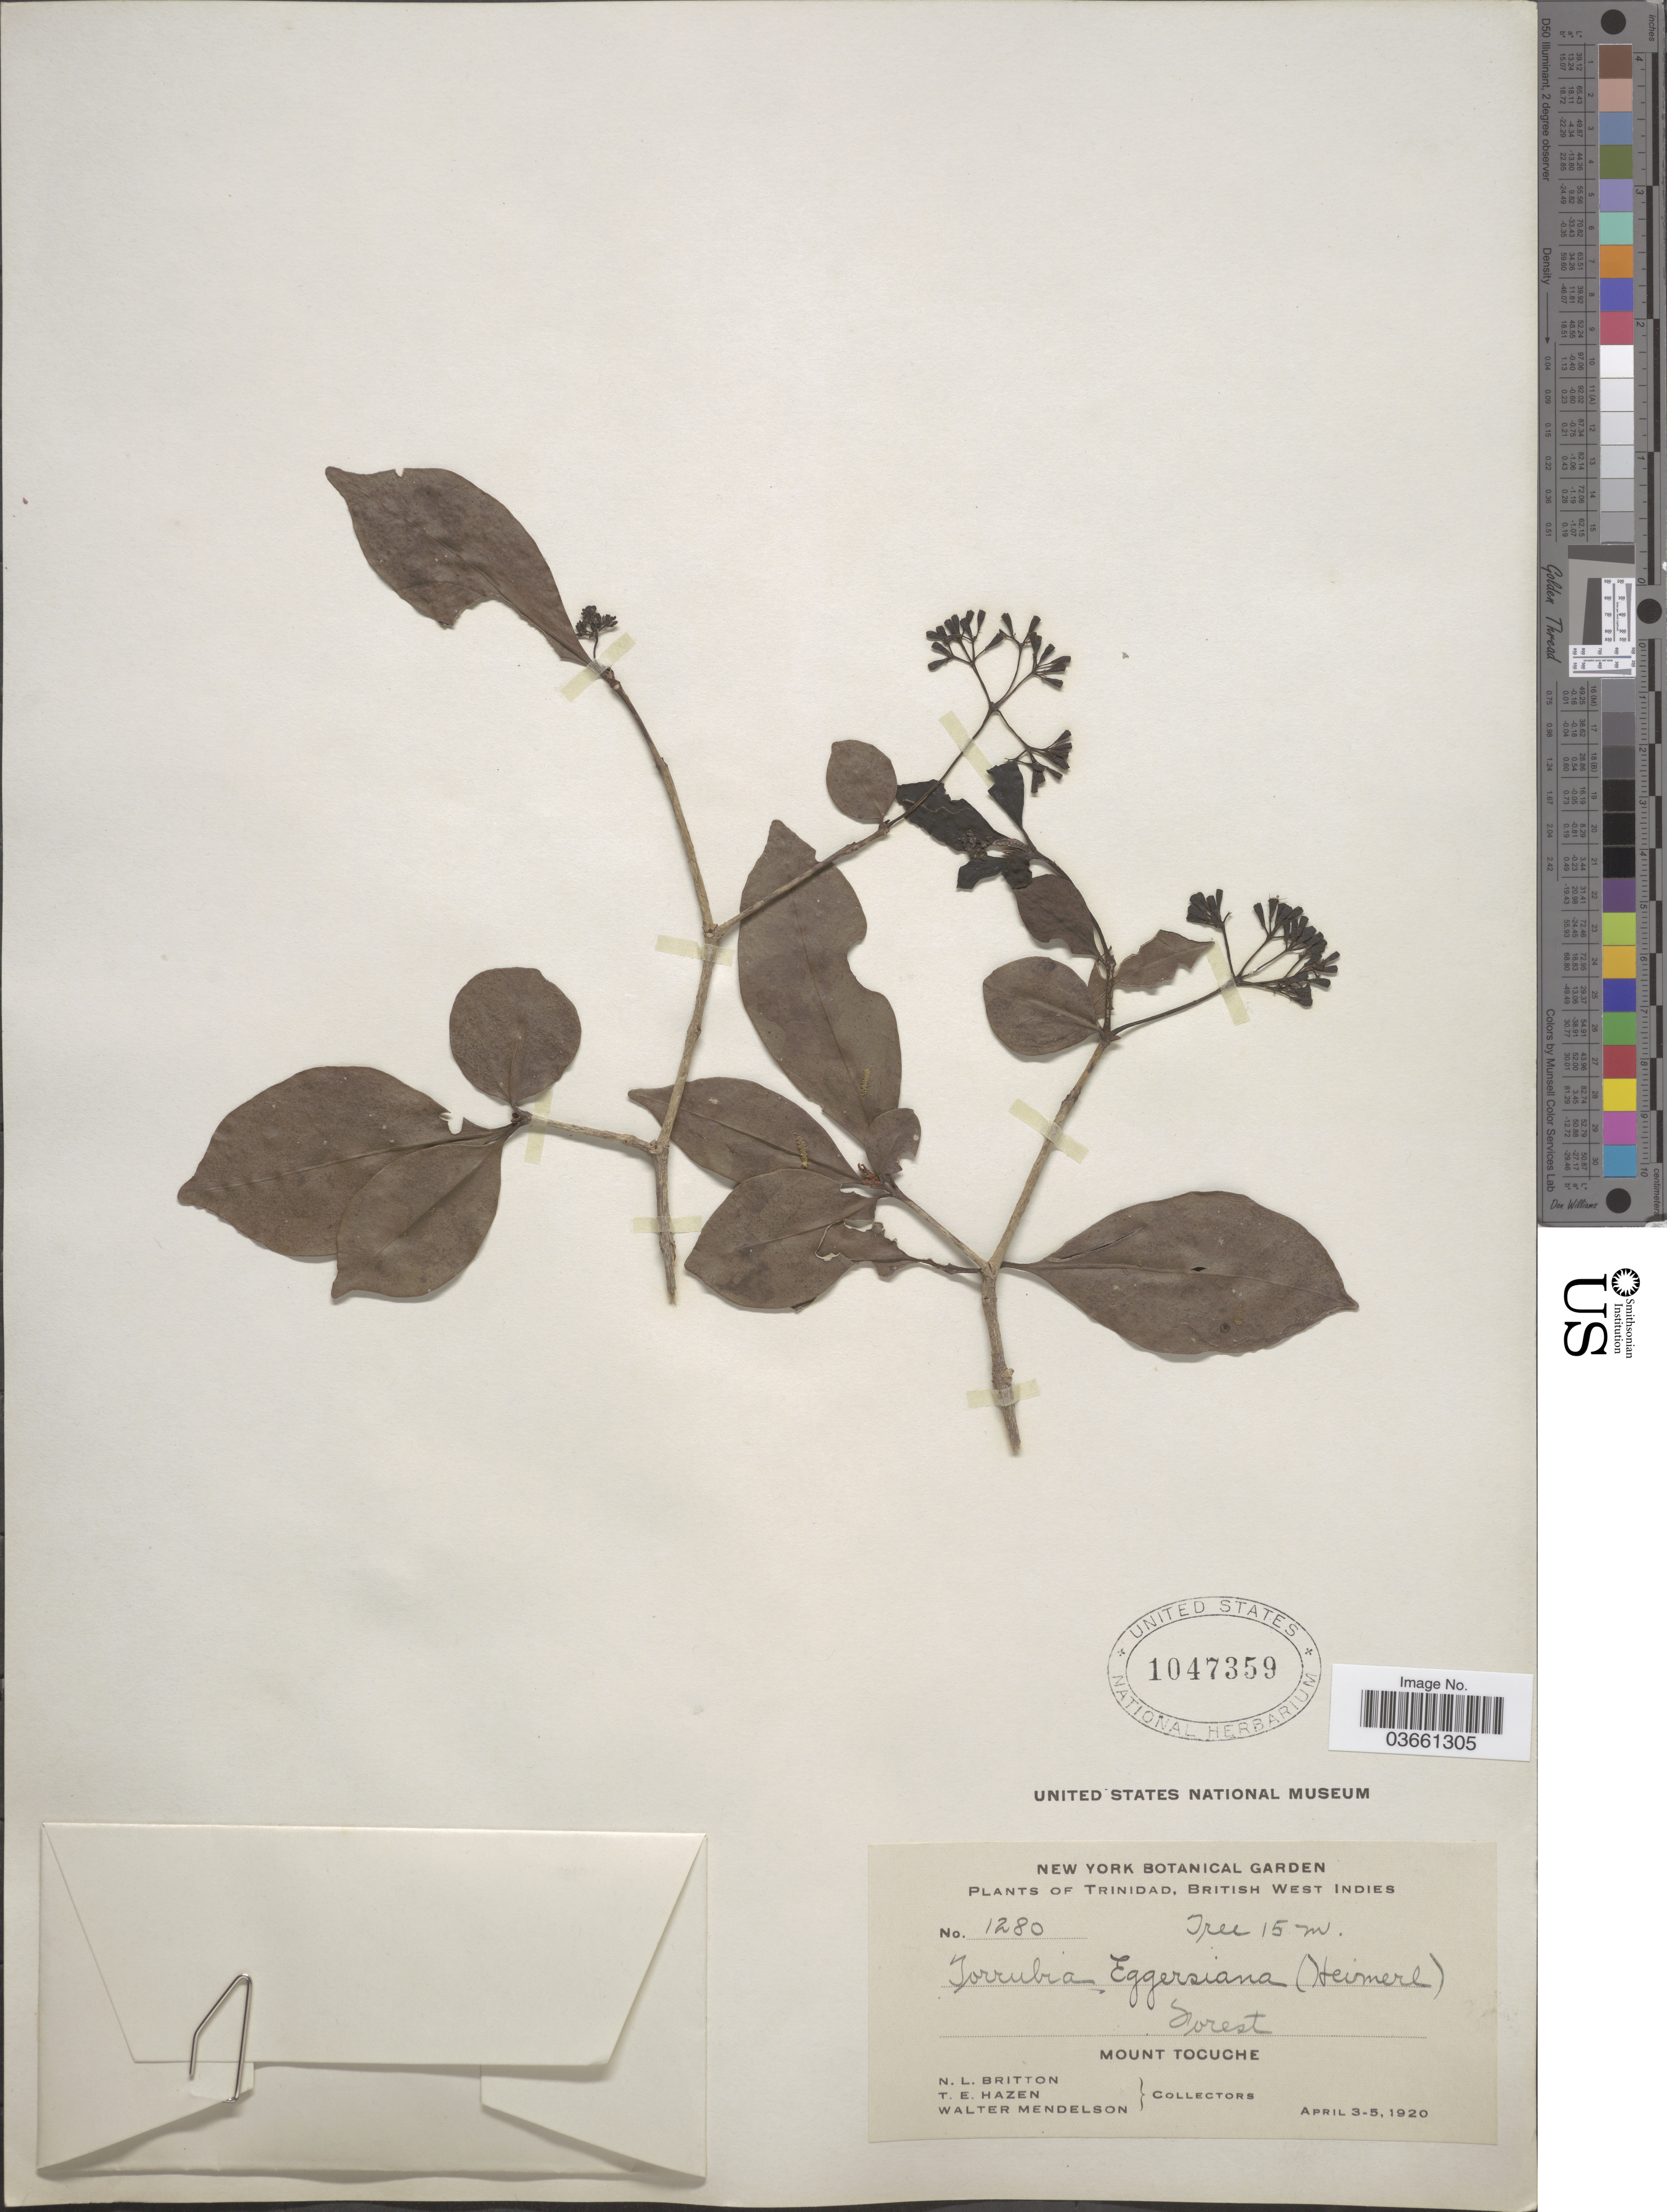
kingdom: Plantae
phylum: Tracheophyta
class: Magnoliopsida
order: Caryophyllales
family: Nyctaginaceae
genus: Guapira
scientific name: Guapira eggersiana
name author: (Heimerl) Lundell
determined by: Strong, Mark T., (BOT), Smithsonian Institution - National Museum of Natural History (UNITED STATES)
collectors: N. Britton, T. E. Hazen & W. Mendelson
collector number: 1280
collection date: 1920-04-03/1920-04-05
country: Trinidad and Tobago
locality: Trinidad, British West Indies. Mount Tocuche.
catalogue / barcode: US 1047359